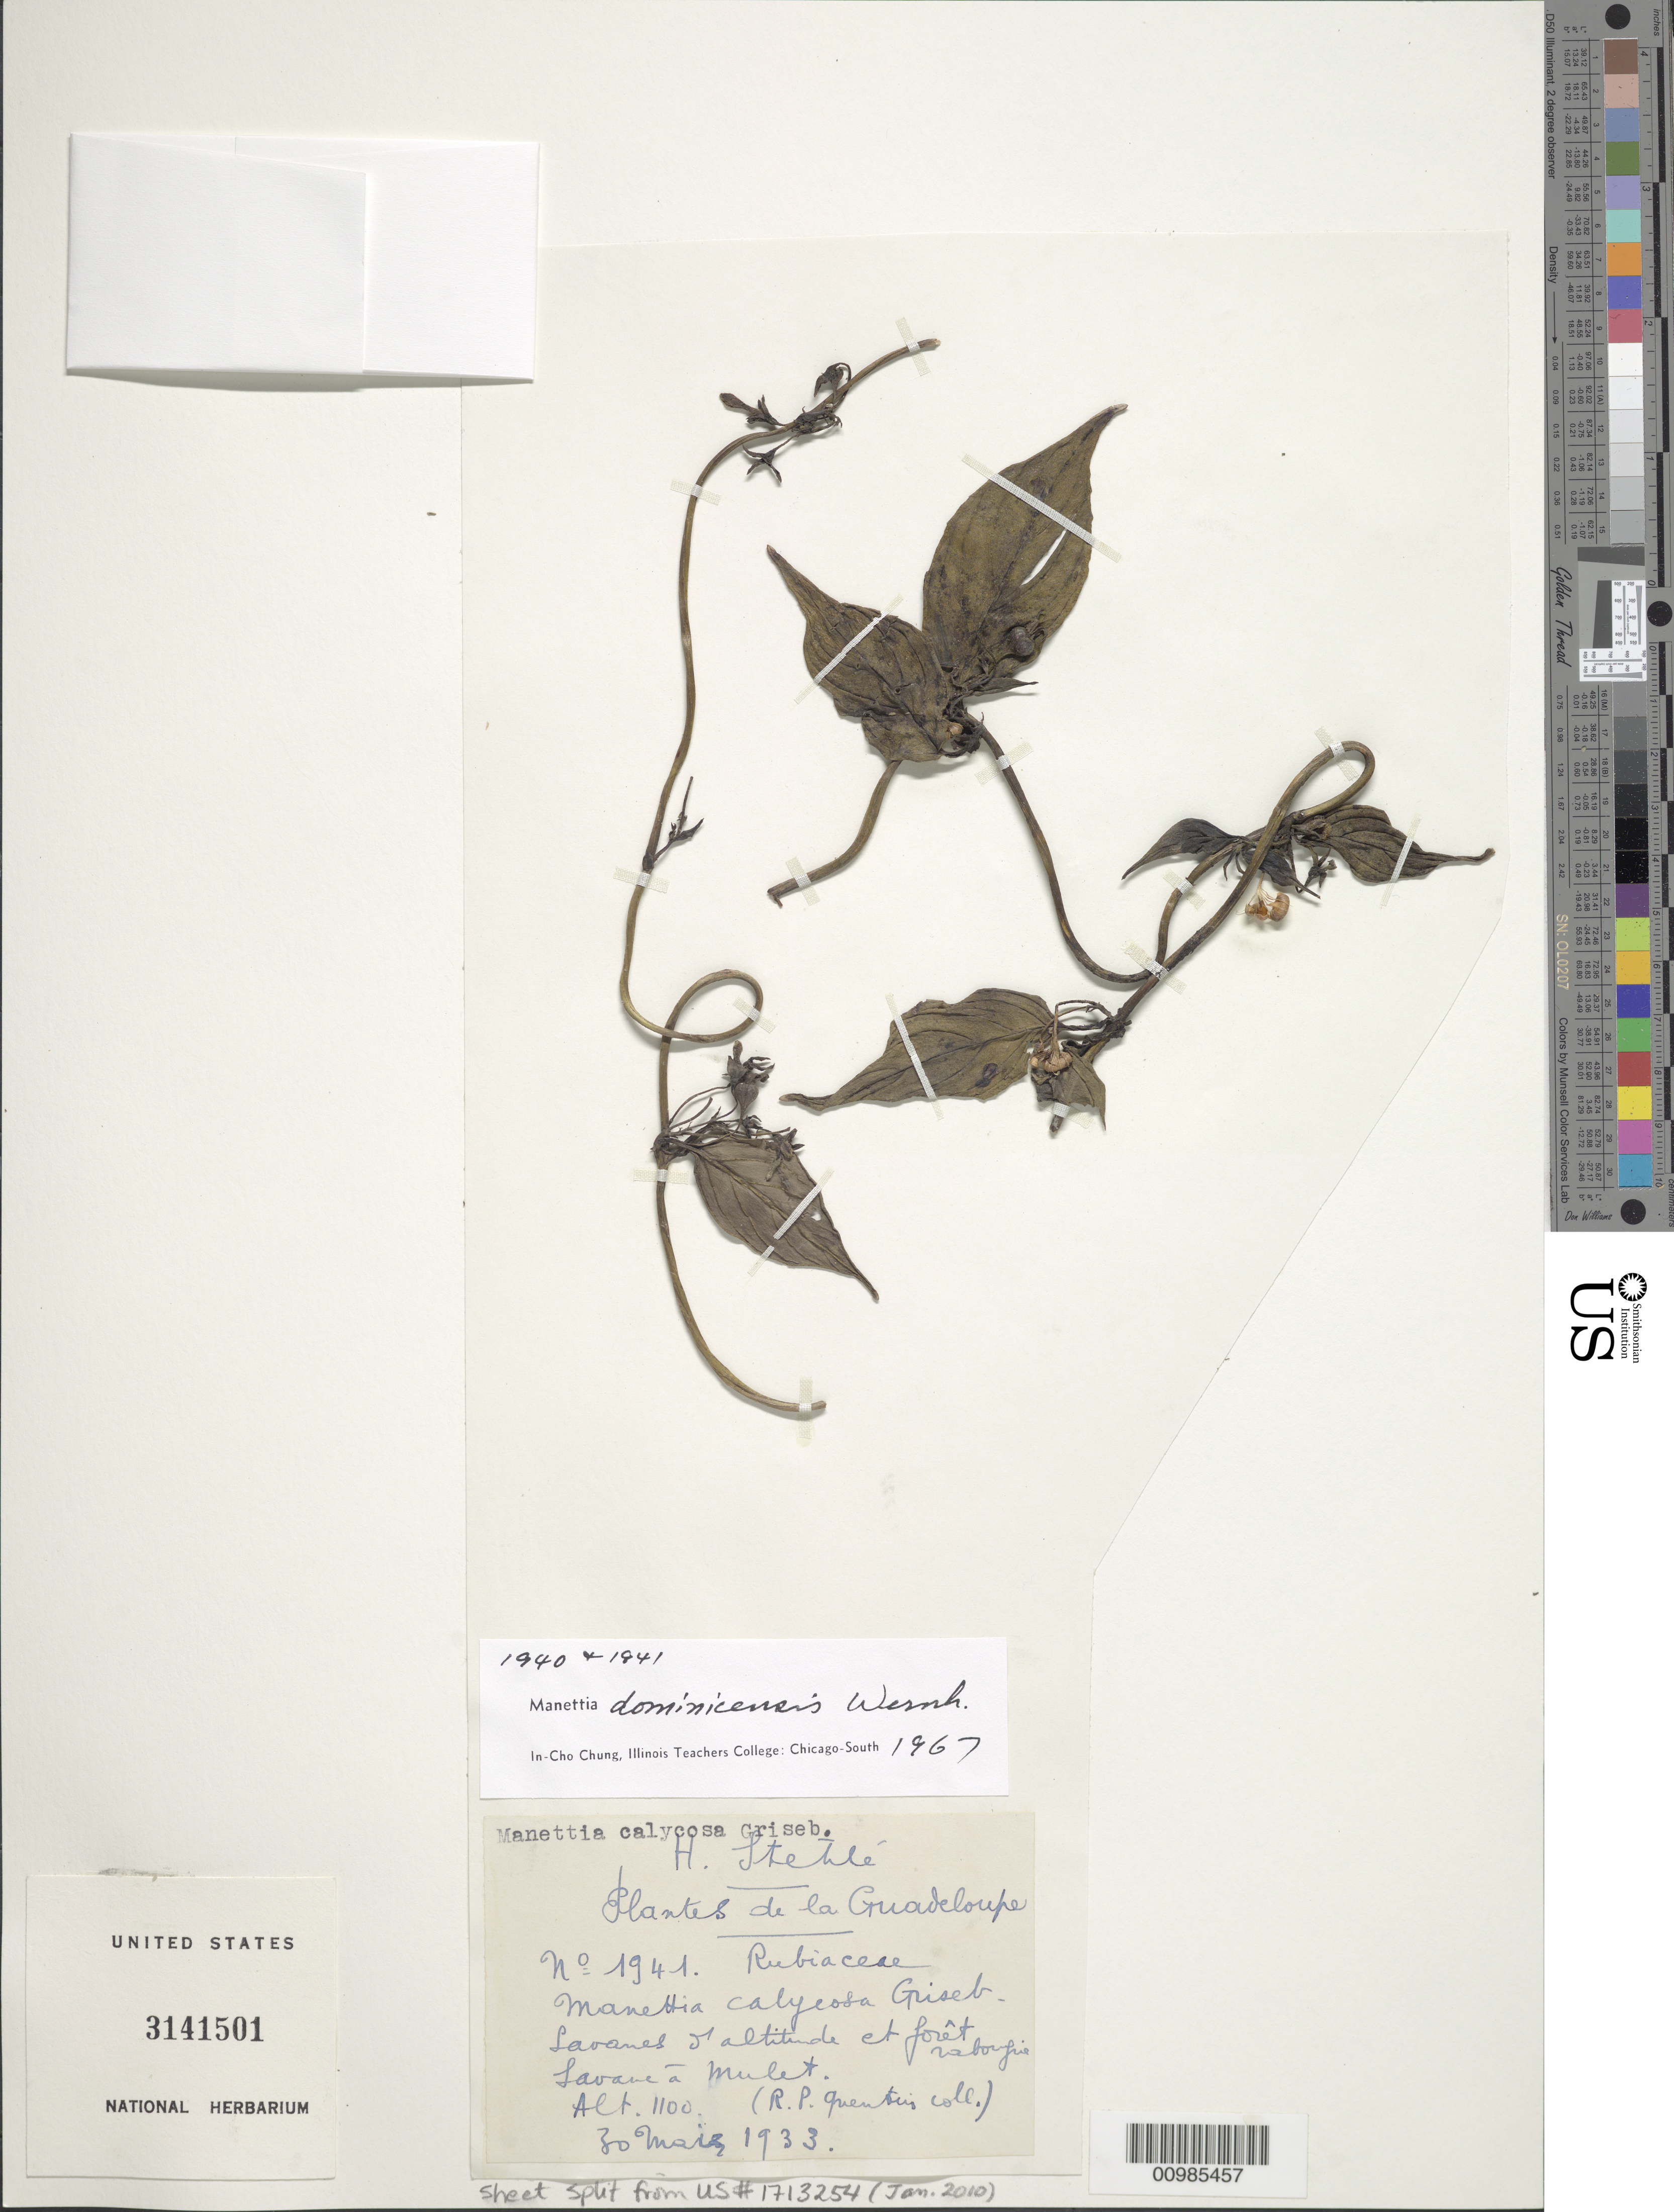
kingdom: Plantae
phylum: Tracheophyta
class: Magnoliopsida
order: Gentianales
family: Rubiaceae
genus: Manettia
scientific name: Manettia dominicensis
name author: Wernham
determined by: Chung, In Cho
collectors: R. Quentin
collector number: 1941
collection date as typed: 30 May 1933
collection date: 1933-05-30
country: Guadeloupe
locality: Savanes -- altitude et foret ---. Savane a Mulet.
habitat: Savannas and forest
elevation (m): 1100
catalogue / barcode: US 3141501